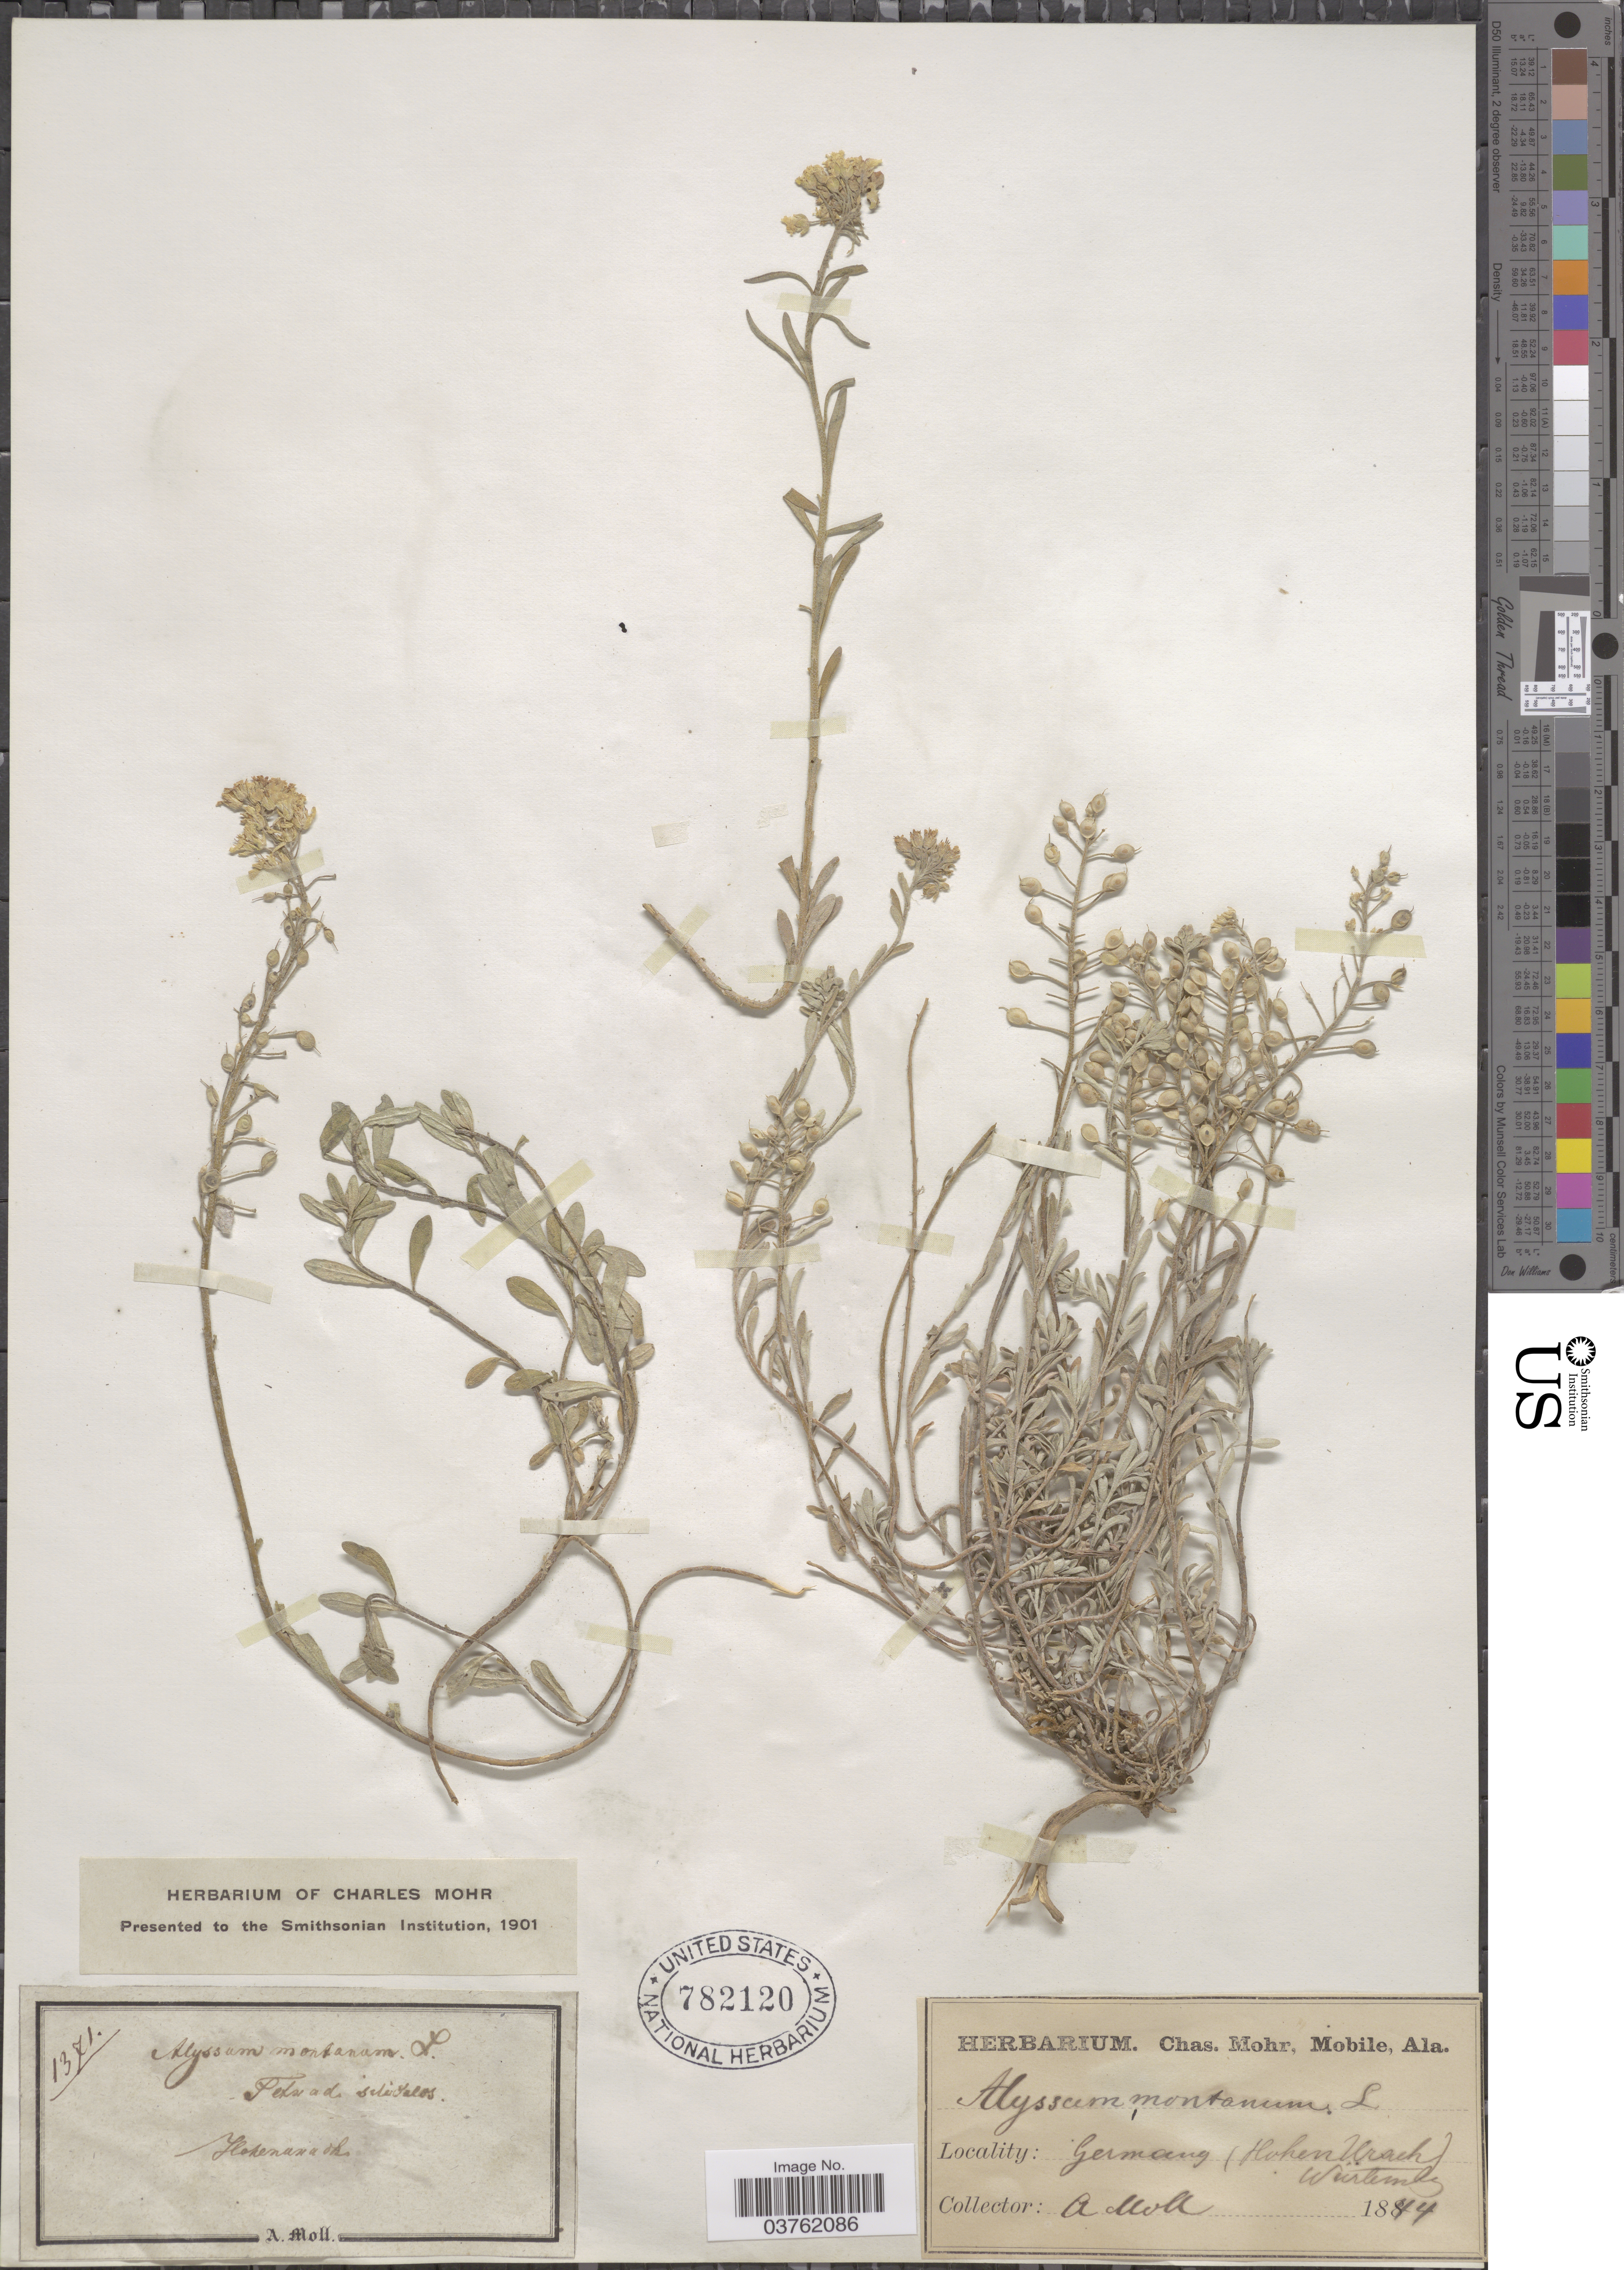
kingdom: Plantae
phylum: Tracheophyta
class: Magnoliopsida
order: Brassicales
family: Brassicaceae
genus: Alyssum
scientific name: Alyssum montanum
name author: L.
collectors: A. Moll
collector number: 1371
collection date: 1844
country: Germany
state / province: Baden-Württemberg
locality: Hohen Urach. Würtemberg.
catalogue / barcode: US 782120